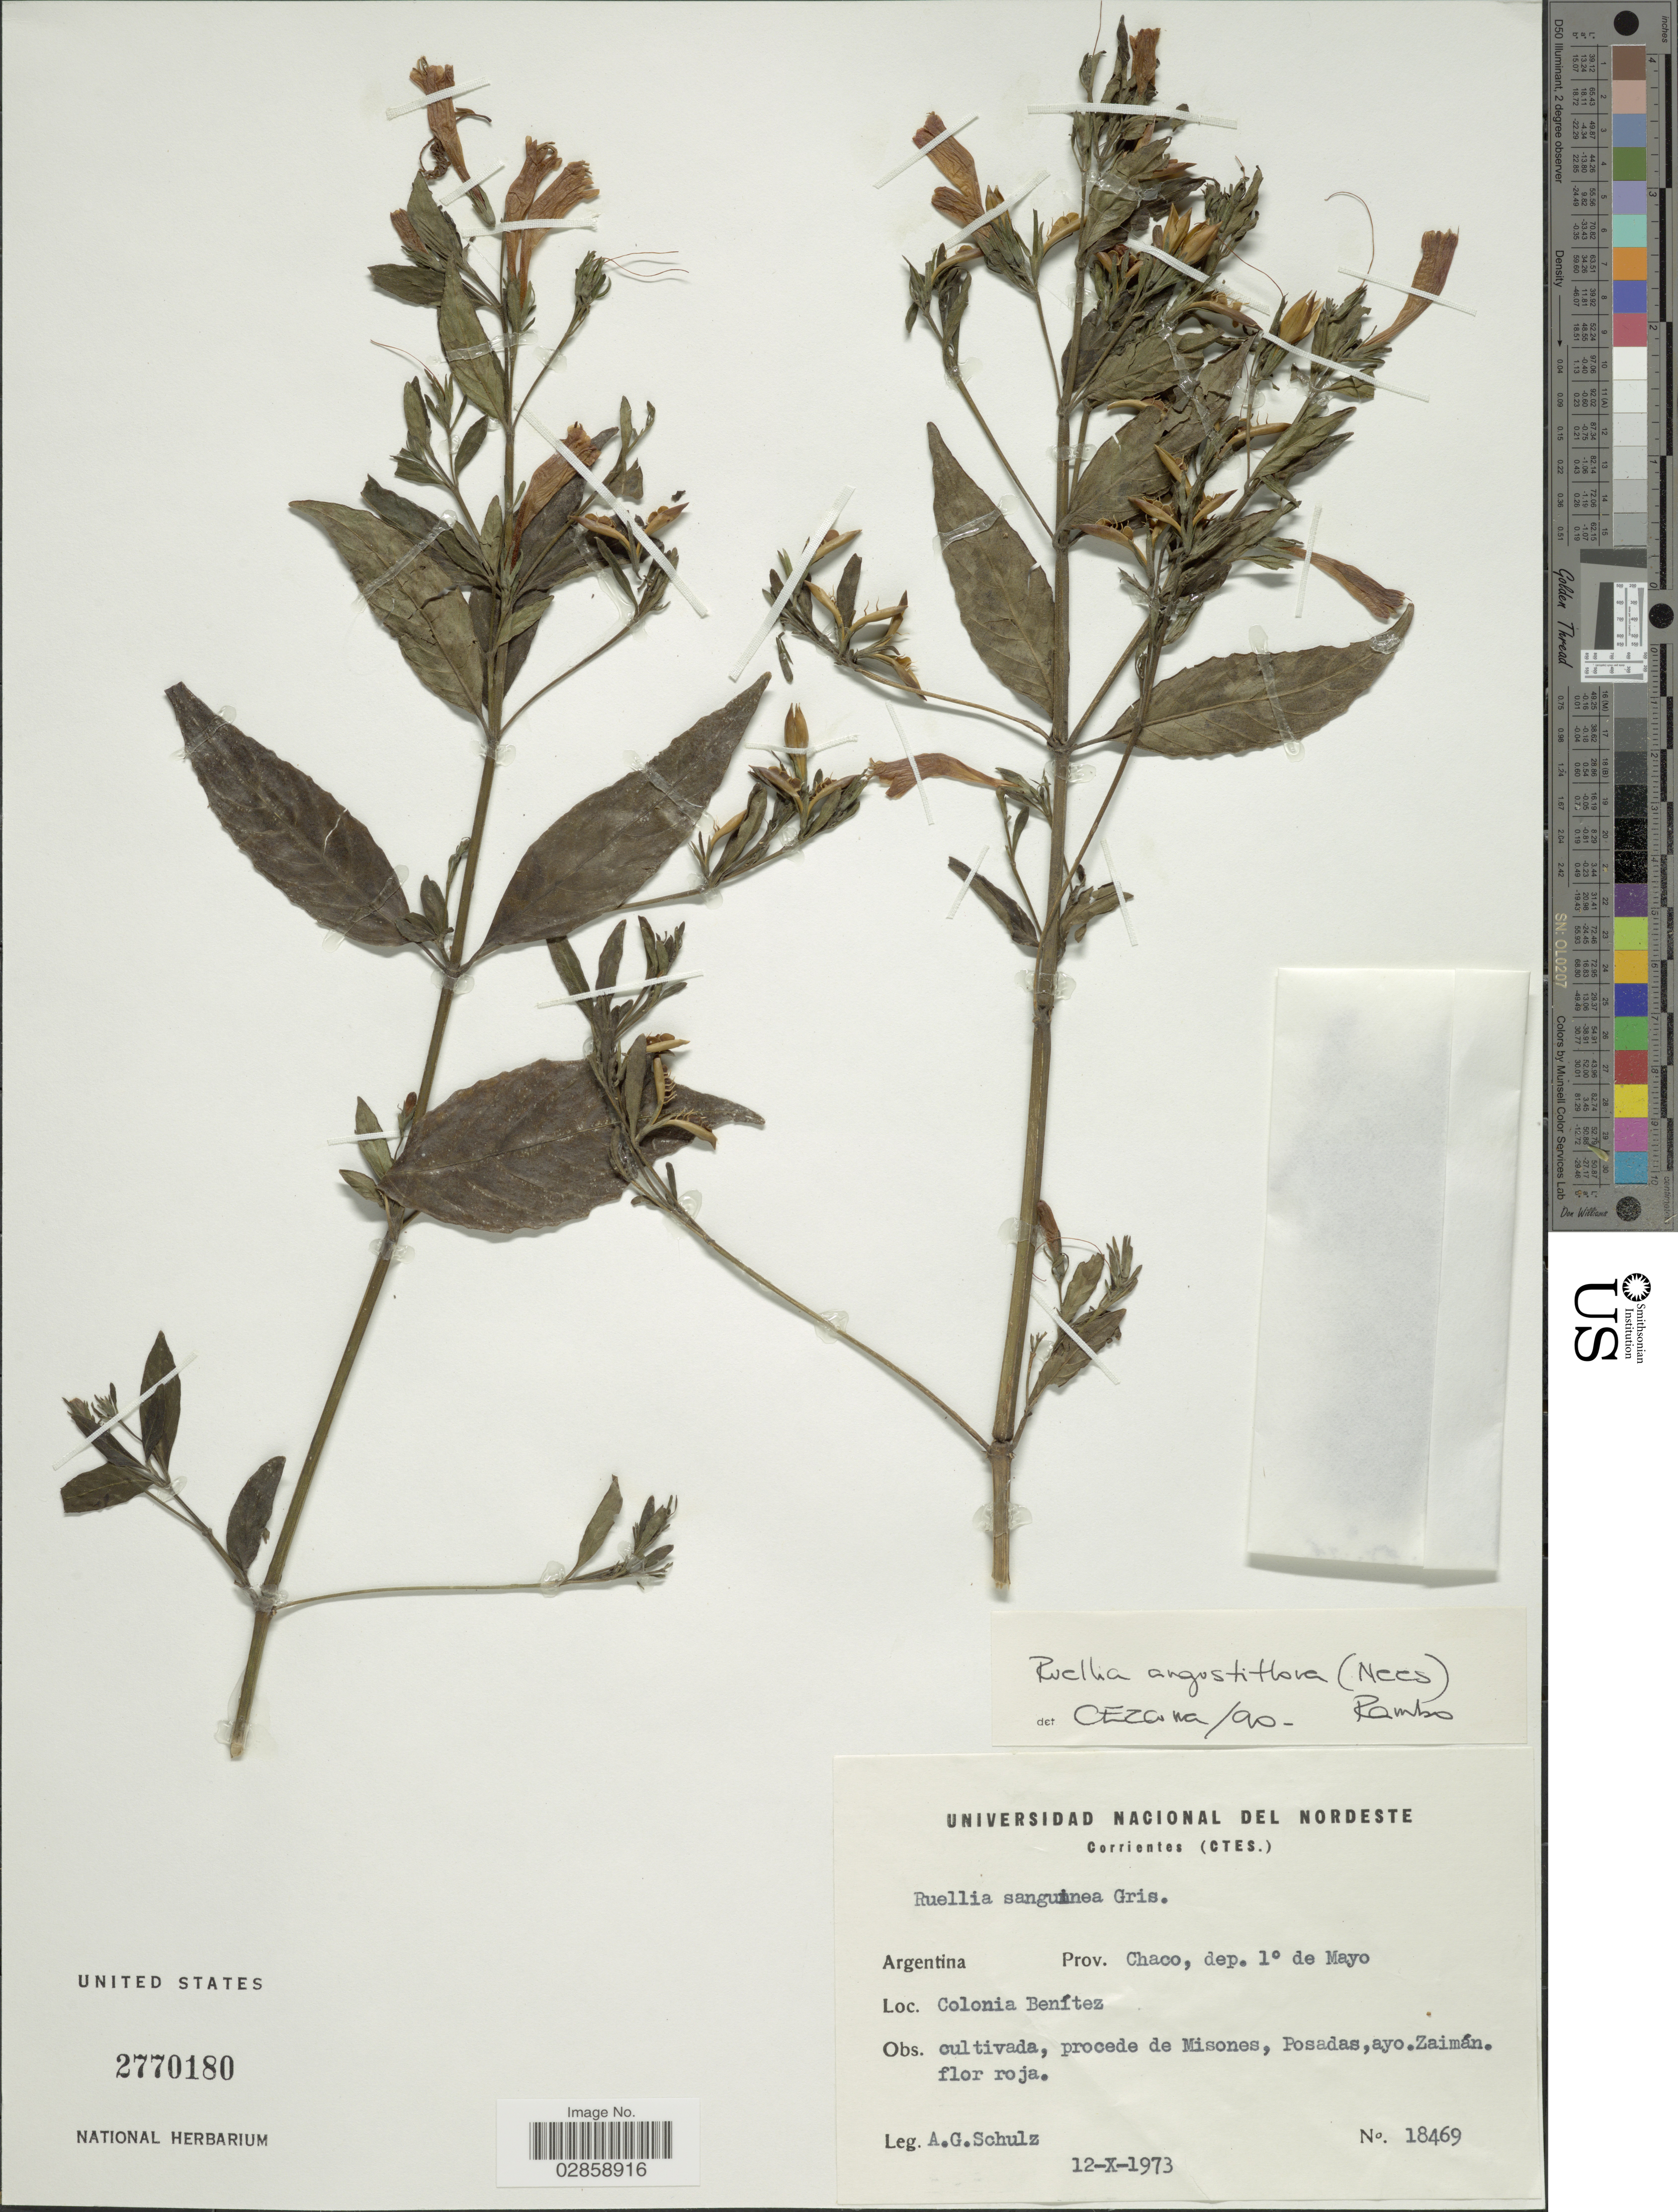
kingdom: Plantae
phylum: Tracheophyta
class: Magnoliopsida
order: Lamiales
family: Acanthaceae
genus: Ruellia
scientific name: Ruellia angustiflora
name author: (Nees) Lindau ex Rambo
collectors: A. G. Schulz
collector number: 18469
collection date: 1973-10-12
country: Argentina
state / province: Chaco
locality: Dep. 1° de Mayo. Colonia Benítez.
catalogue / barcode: US 2770180